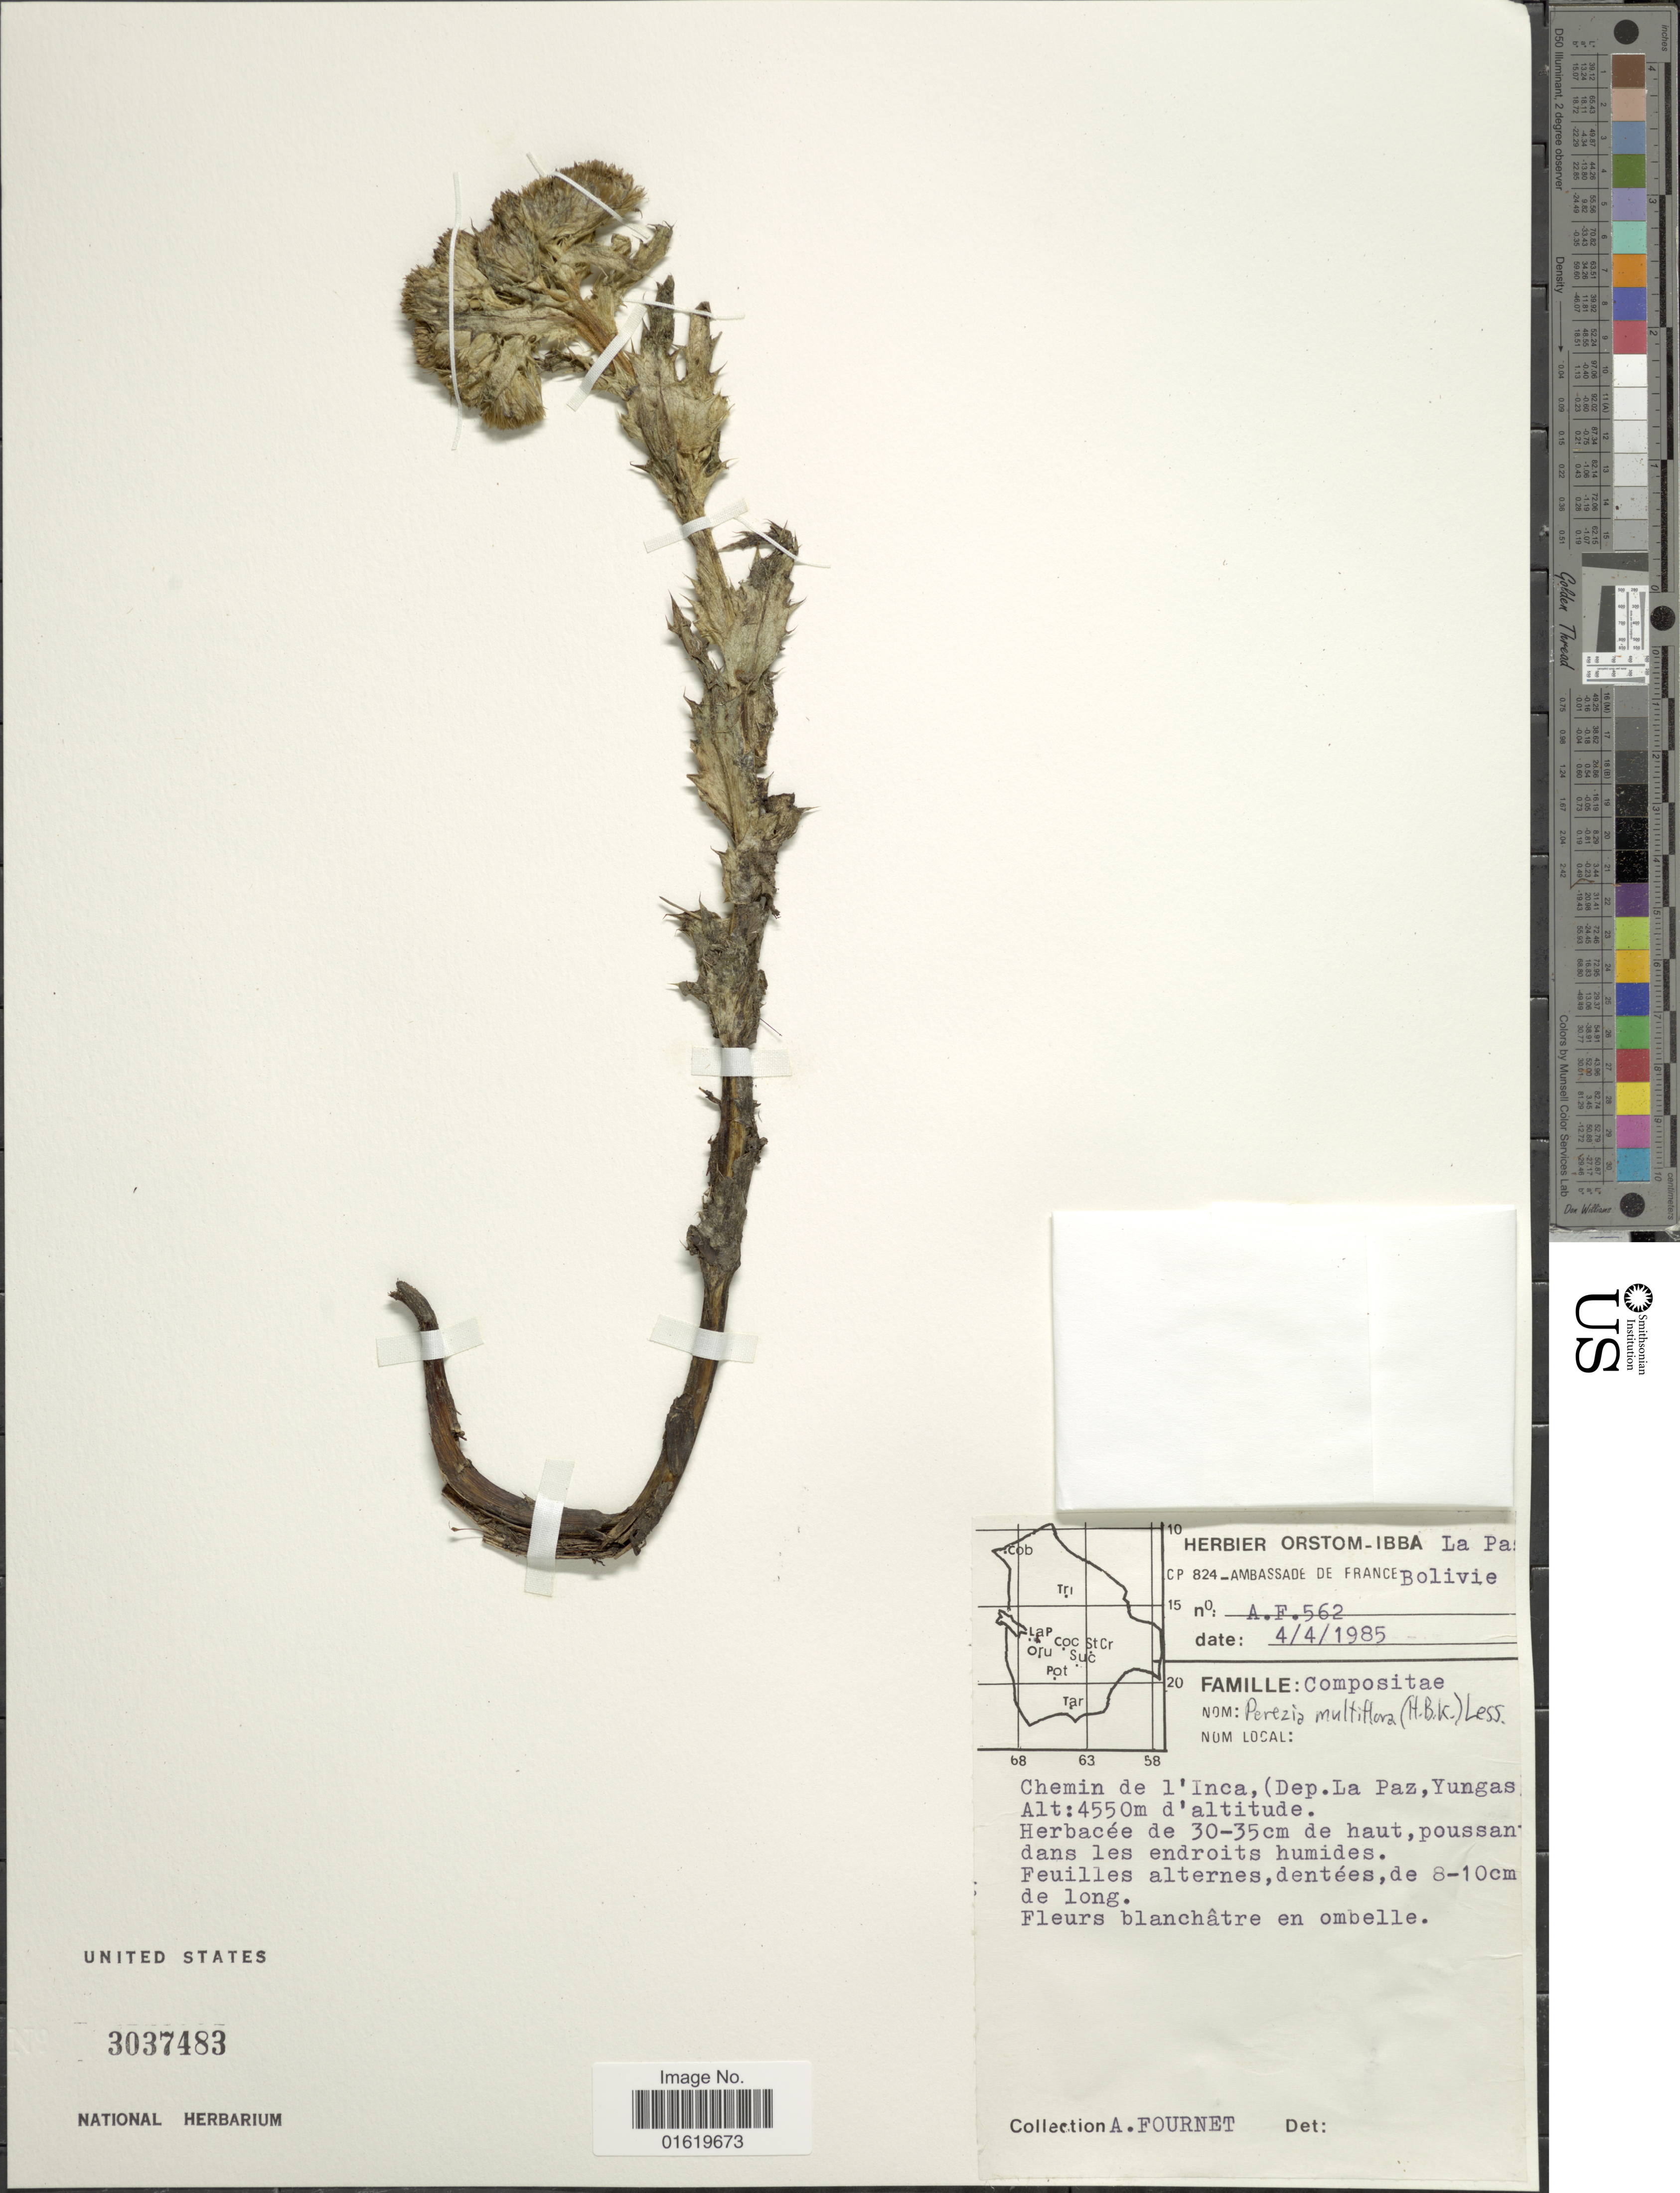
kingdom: Plantae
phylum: Tracheophyta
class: Magnoliopsida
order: Asterales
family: Asteraceae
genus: Perezia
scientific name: Perezia multiflora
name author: Less.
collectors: A. Fournet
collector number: A.F.562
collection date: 1985-04-04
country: Bolivia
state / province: La Paz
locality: Chemin de l'Inca, (Dep. La Paz, Yungas).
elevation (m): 4550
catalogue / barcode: US 3037483